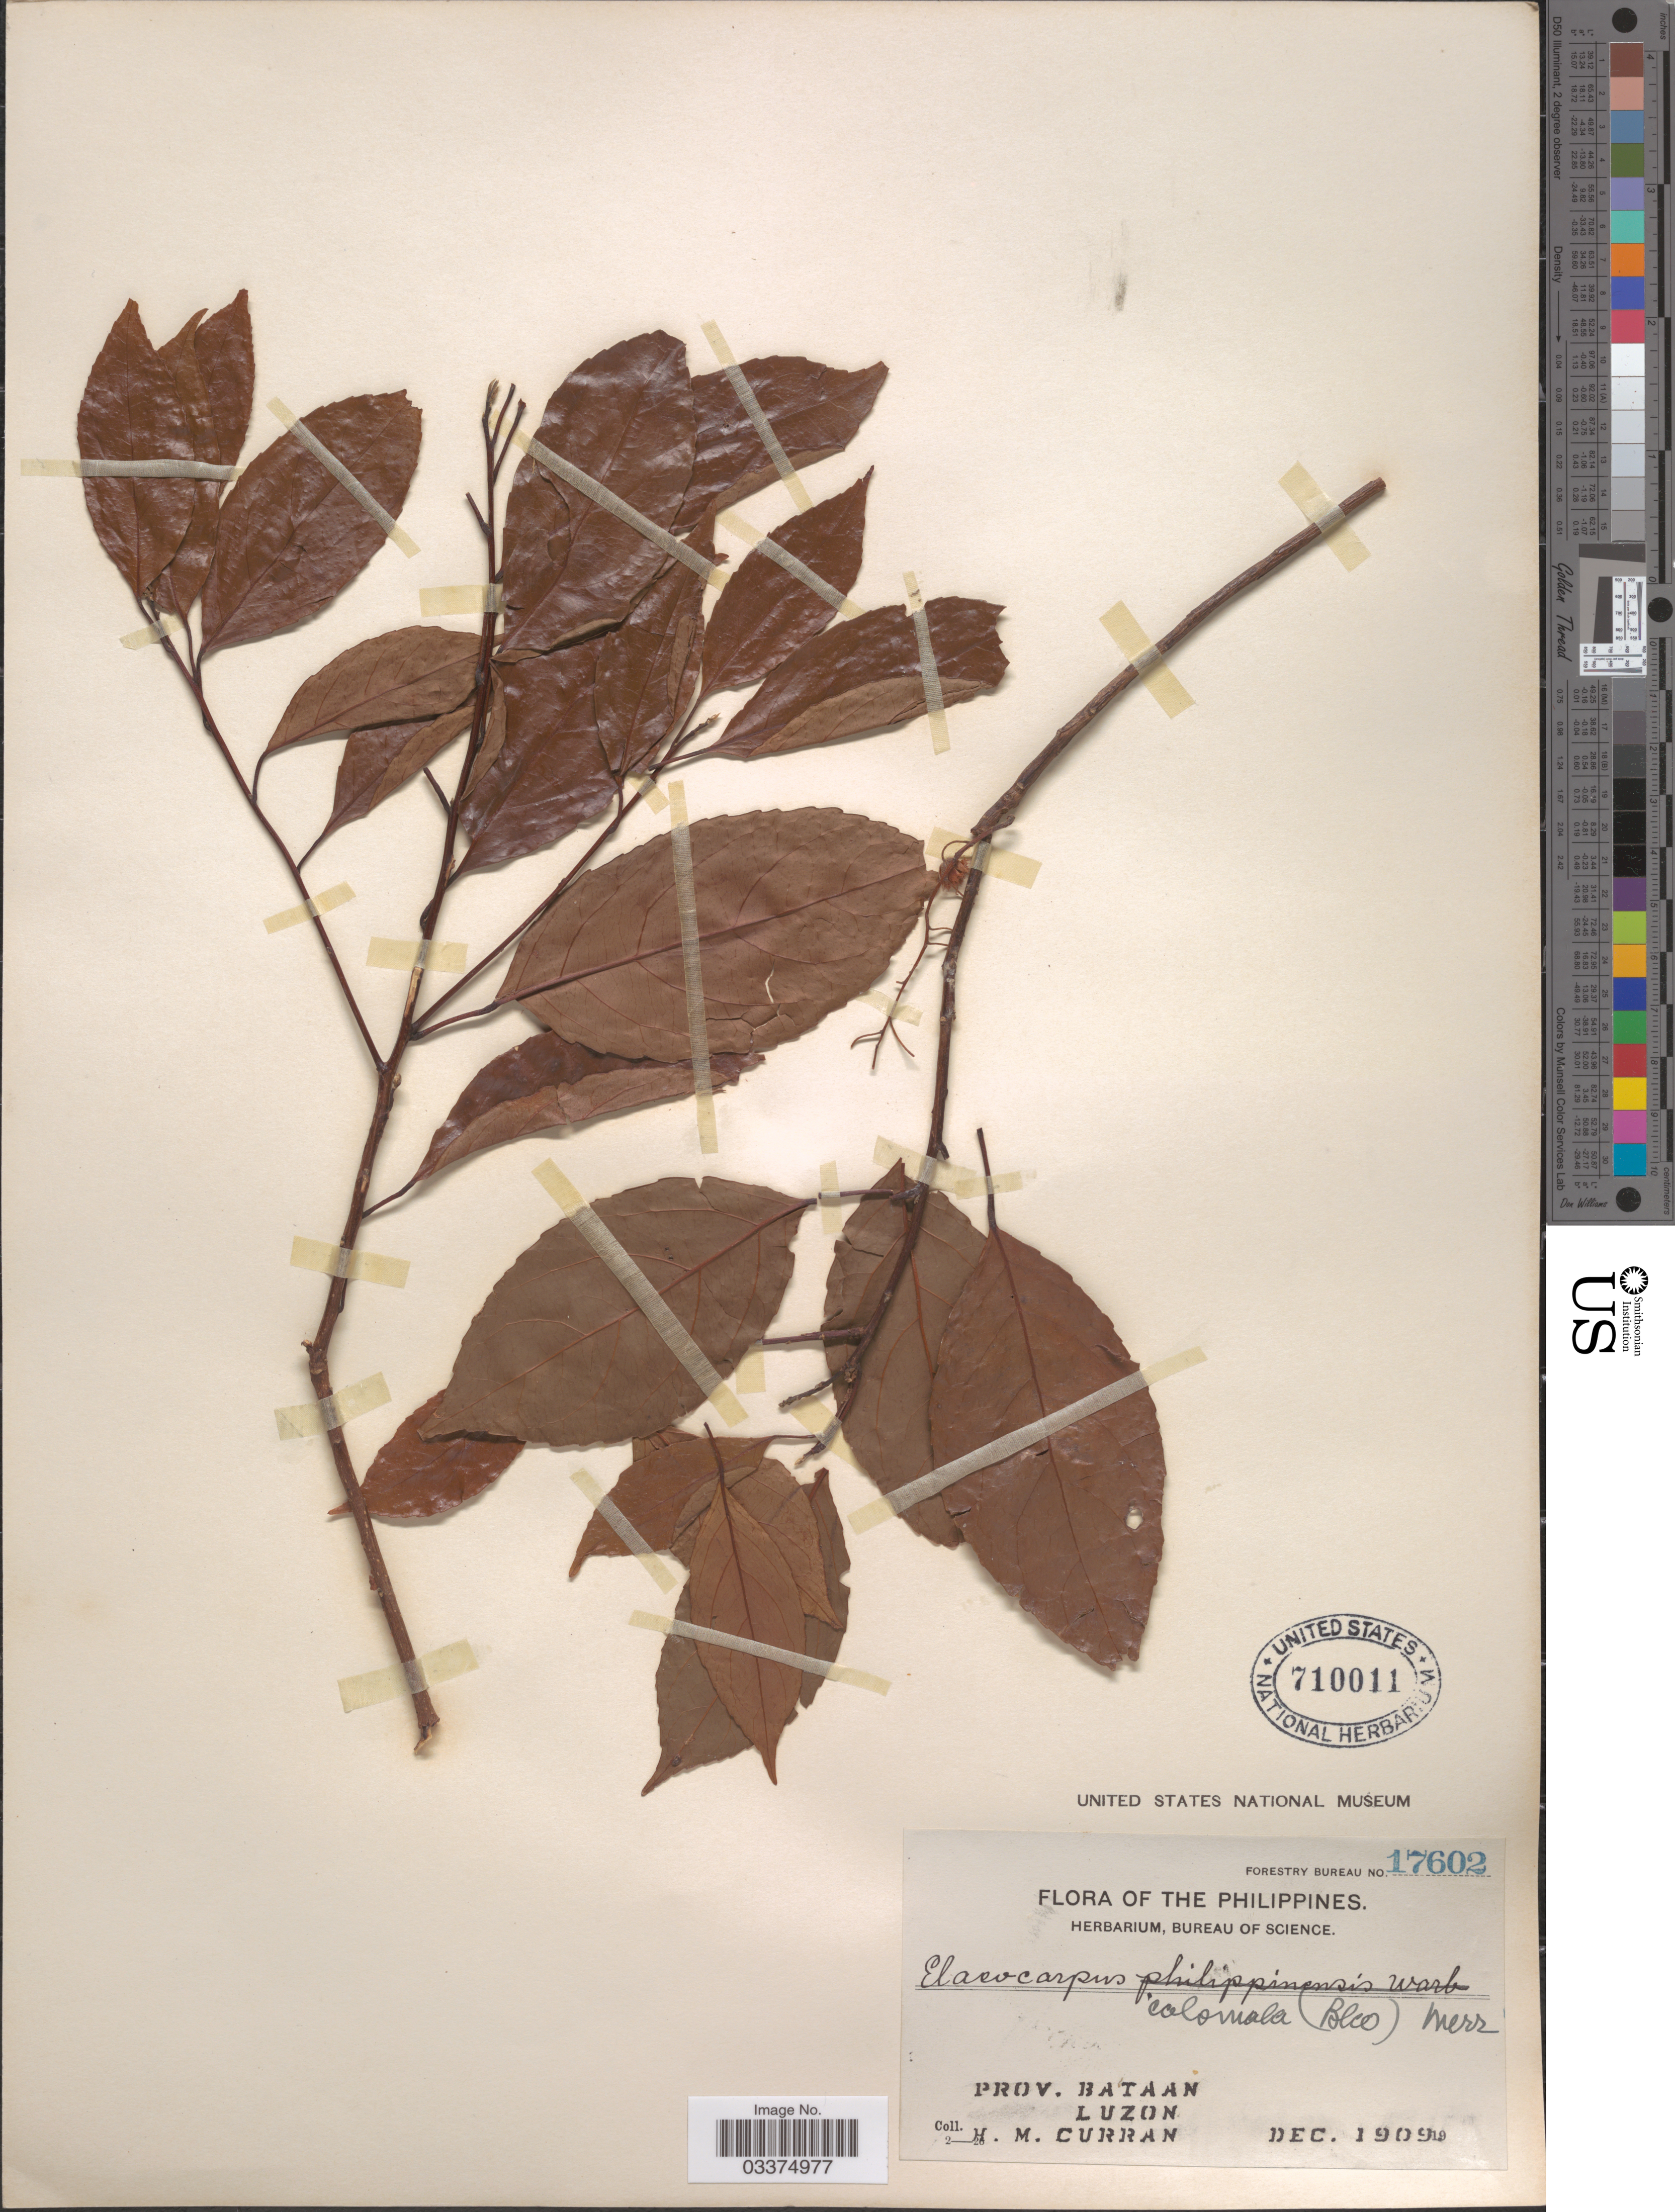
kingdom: Plantae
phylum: Tracheophyta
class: Magnoliopsida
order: Oxalidales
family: Elaeocarpaceae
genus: Elaeocarpus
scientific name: Elaeocarpus calomala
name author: (Blanco) Merr.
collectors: H. M. Curran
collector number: Forestry Bureau 17602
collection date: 1909-12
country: Philippines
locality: Prov. Bataan. Luzon.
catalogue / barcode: US 710011